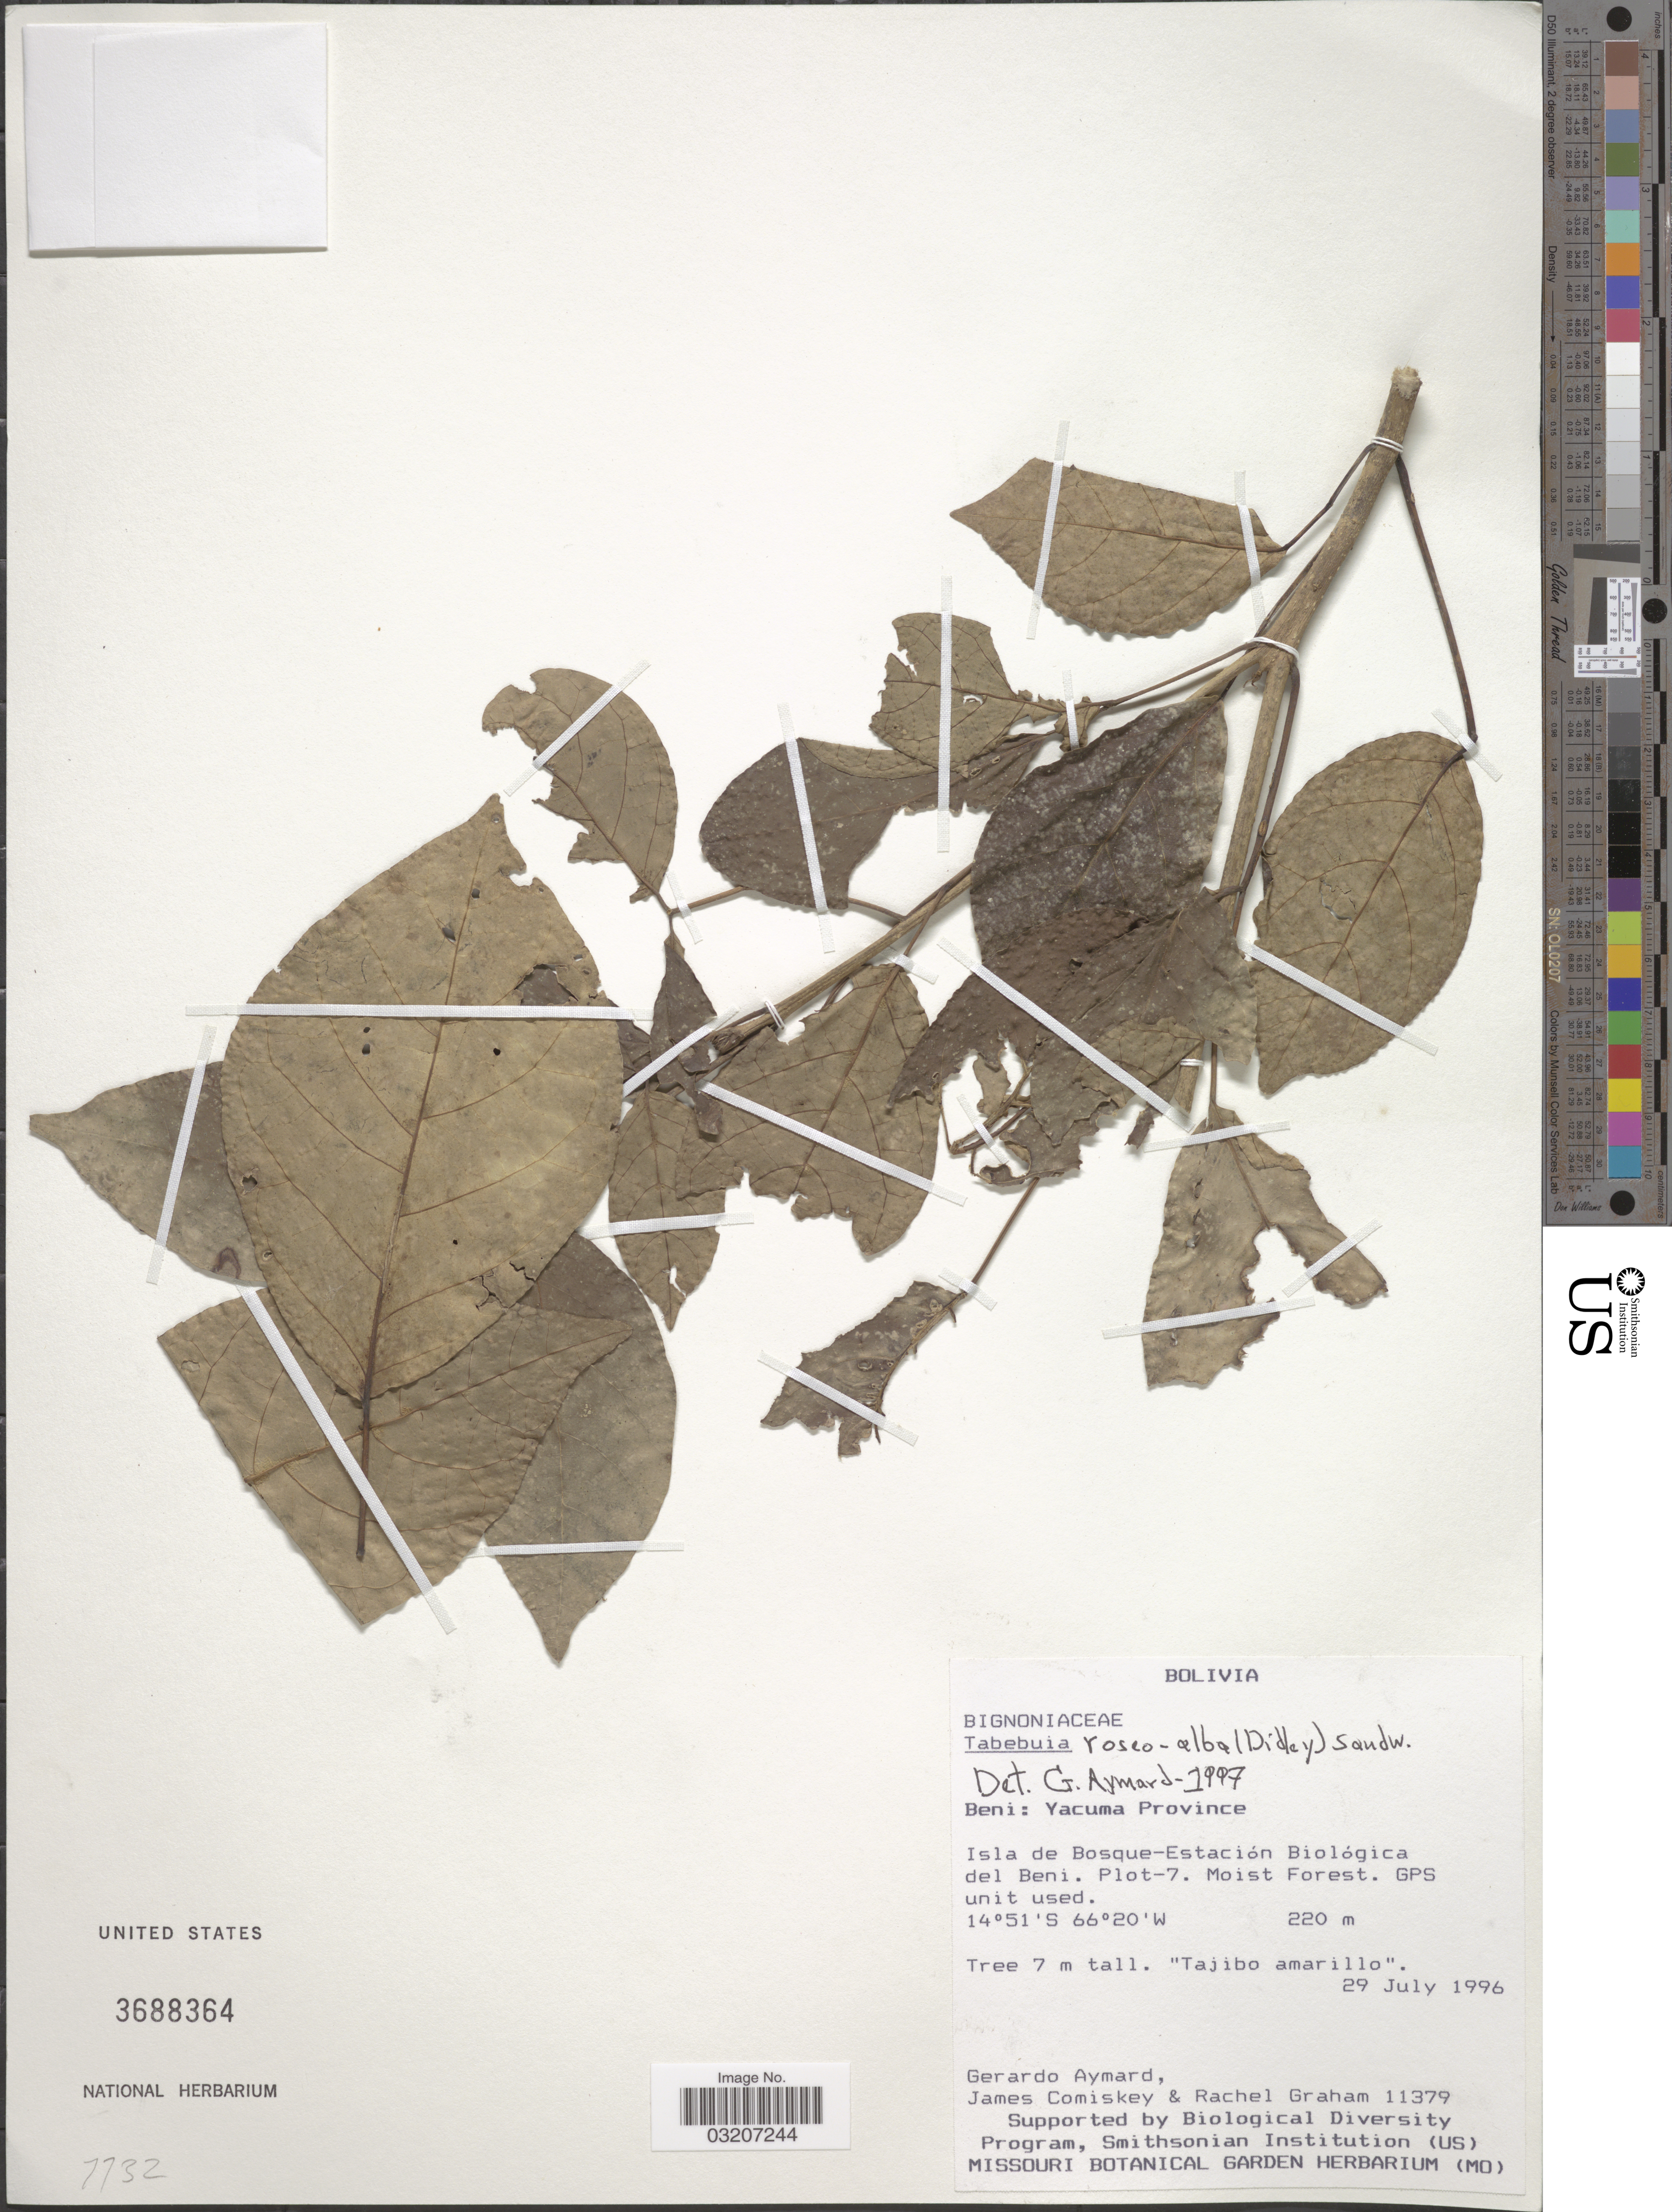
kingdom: Plantae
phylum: Tracheophyta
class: Magnoliopsida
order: Lamiales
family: Bignoniaceae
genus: Tabebuia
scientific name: Tabebuia roseo-alba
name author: (Ridl.) Sandwith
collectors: G. A. Aymard, J. A. Comiskey & R. Graham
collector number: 11379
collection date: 1996-07-29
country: Bolivia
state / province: Beni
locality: Yacuma Province, Isla de Bosque-Estación Biológica del Beni. Plot-7.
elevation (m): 220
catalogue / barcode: US 3688364